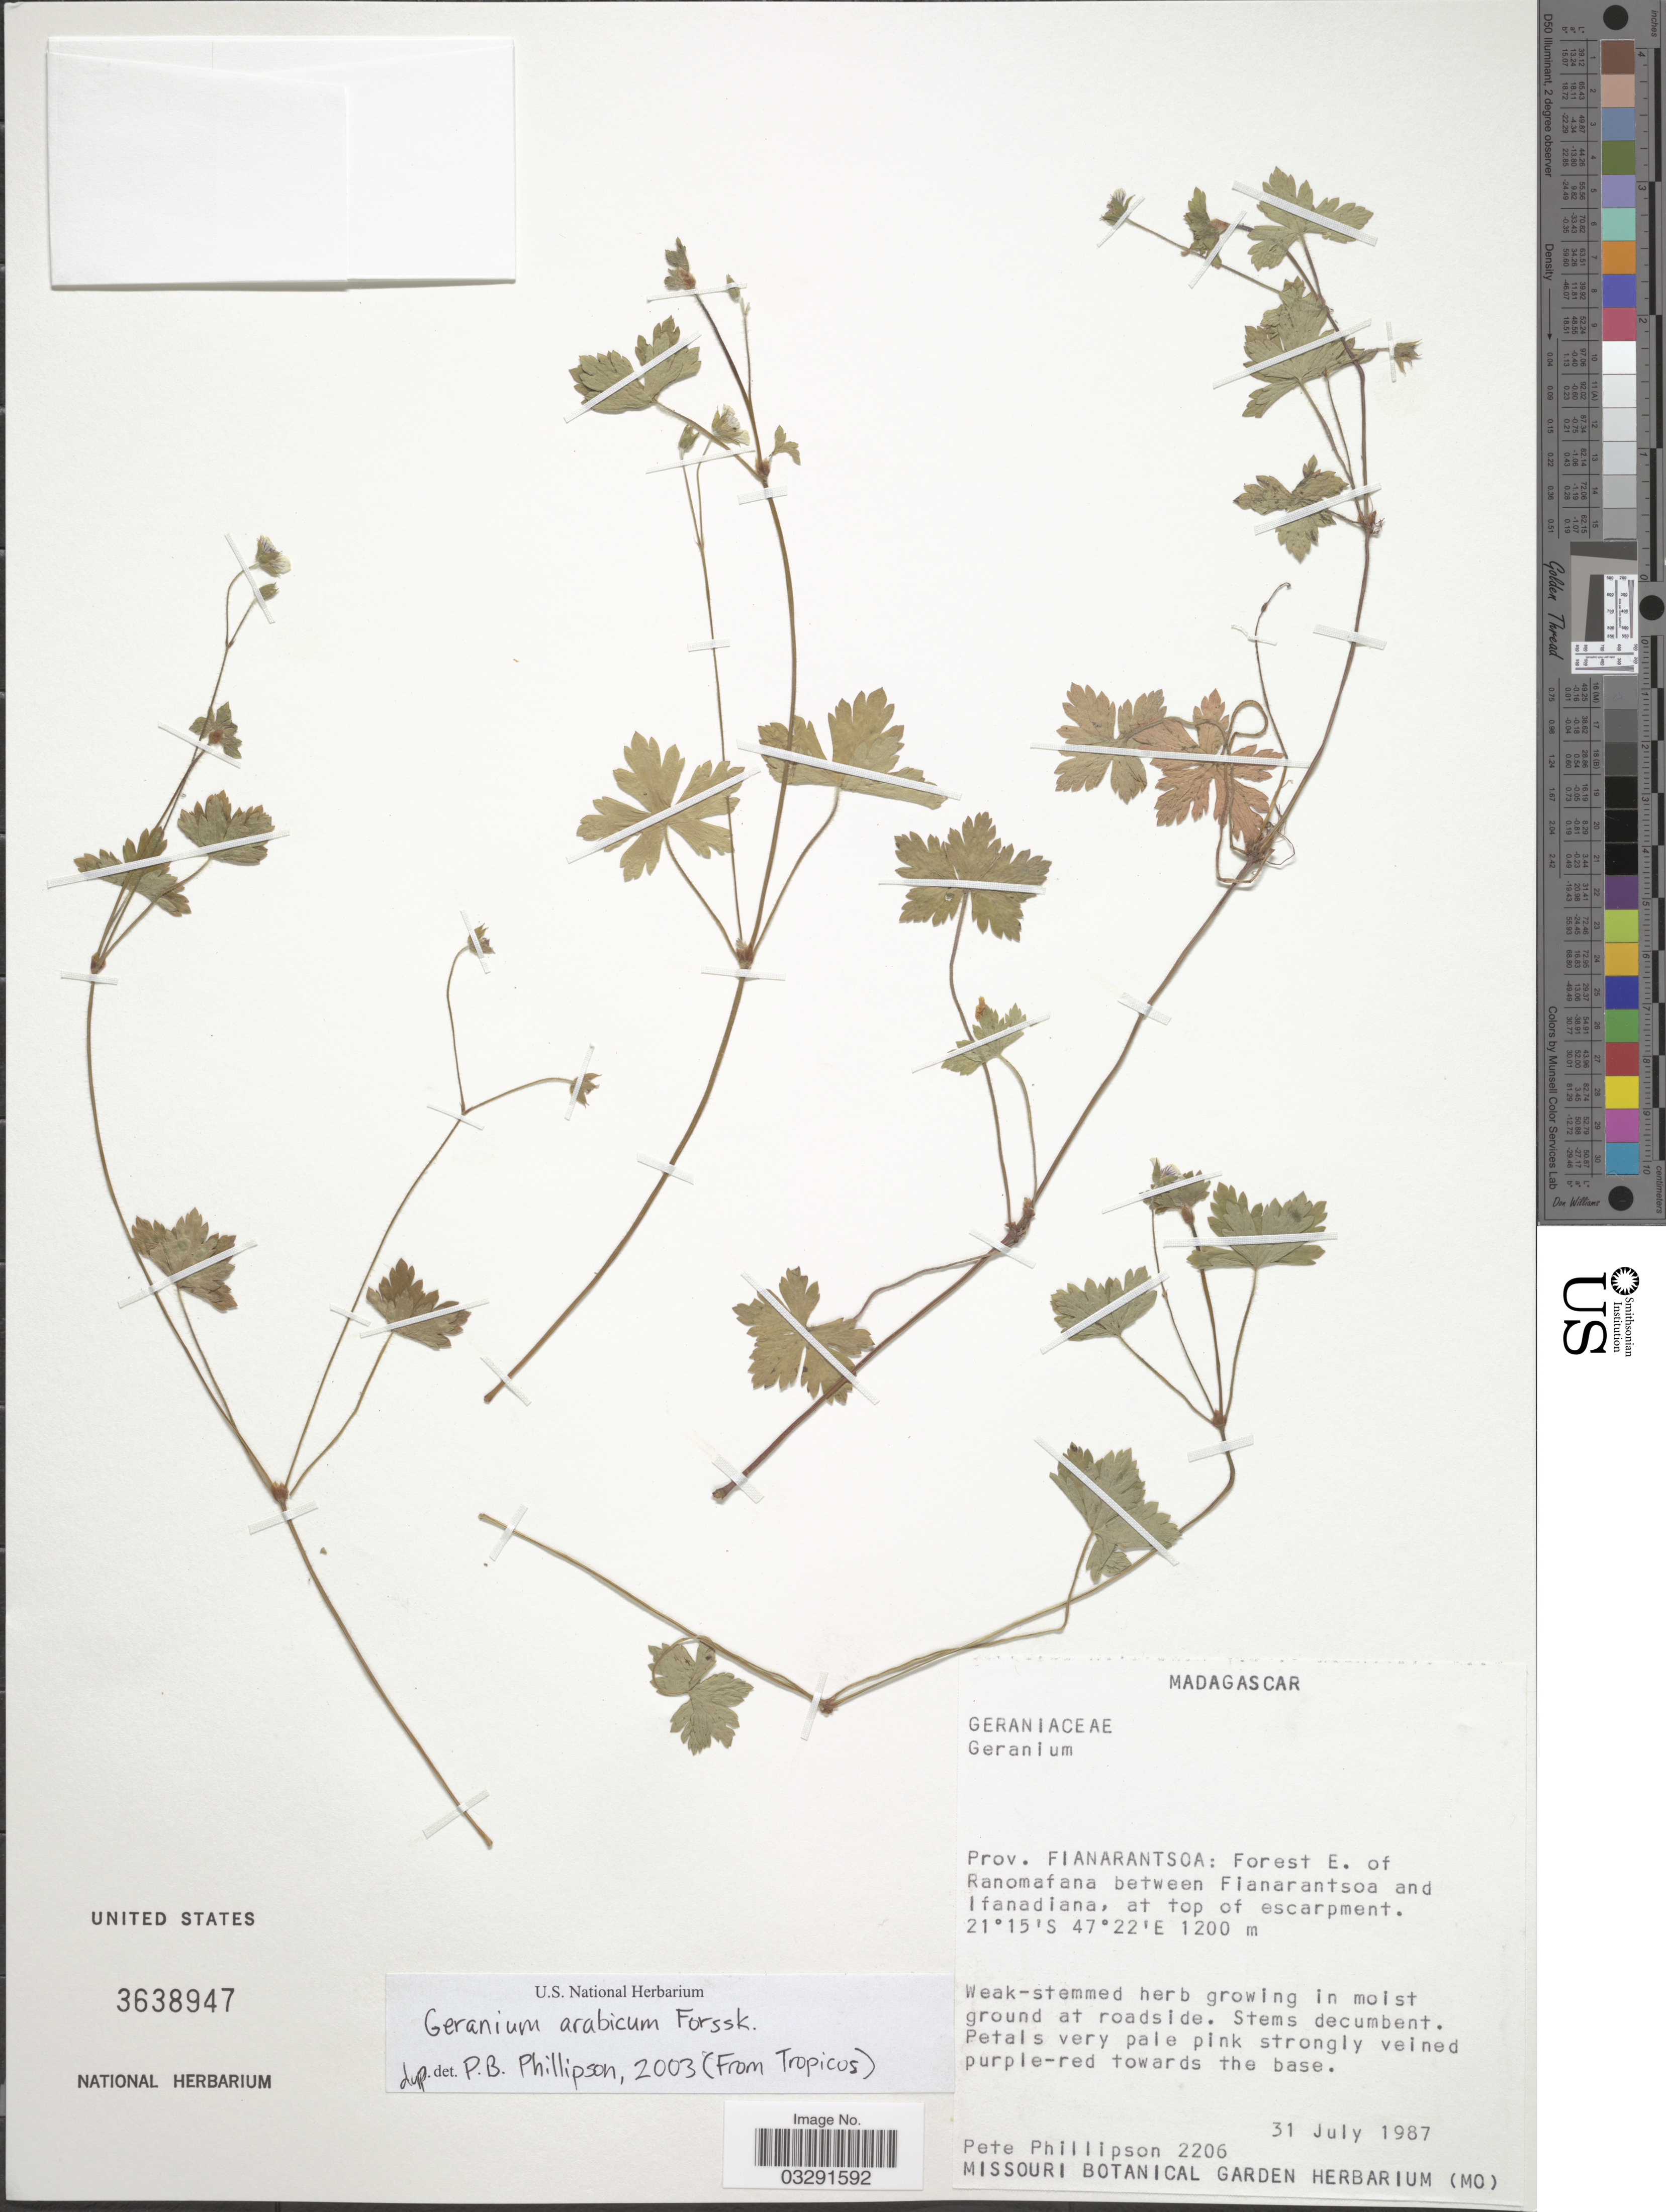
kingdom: Plantae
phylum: Tracheophyta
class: Magnoliopsida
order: Geraniales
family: Geraniaceae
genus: Geranium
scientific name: Geranium arabicum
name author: Forssk.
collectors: P. B. Phillipson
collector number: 2206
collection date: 1987-07-31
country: Madagascar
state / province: Haute Matsiatra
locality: Forest E. of Ranomafana between Dianarantsoa and Ifanadiana, at top of escarpment.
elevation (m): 1200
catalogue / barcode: US 3638947